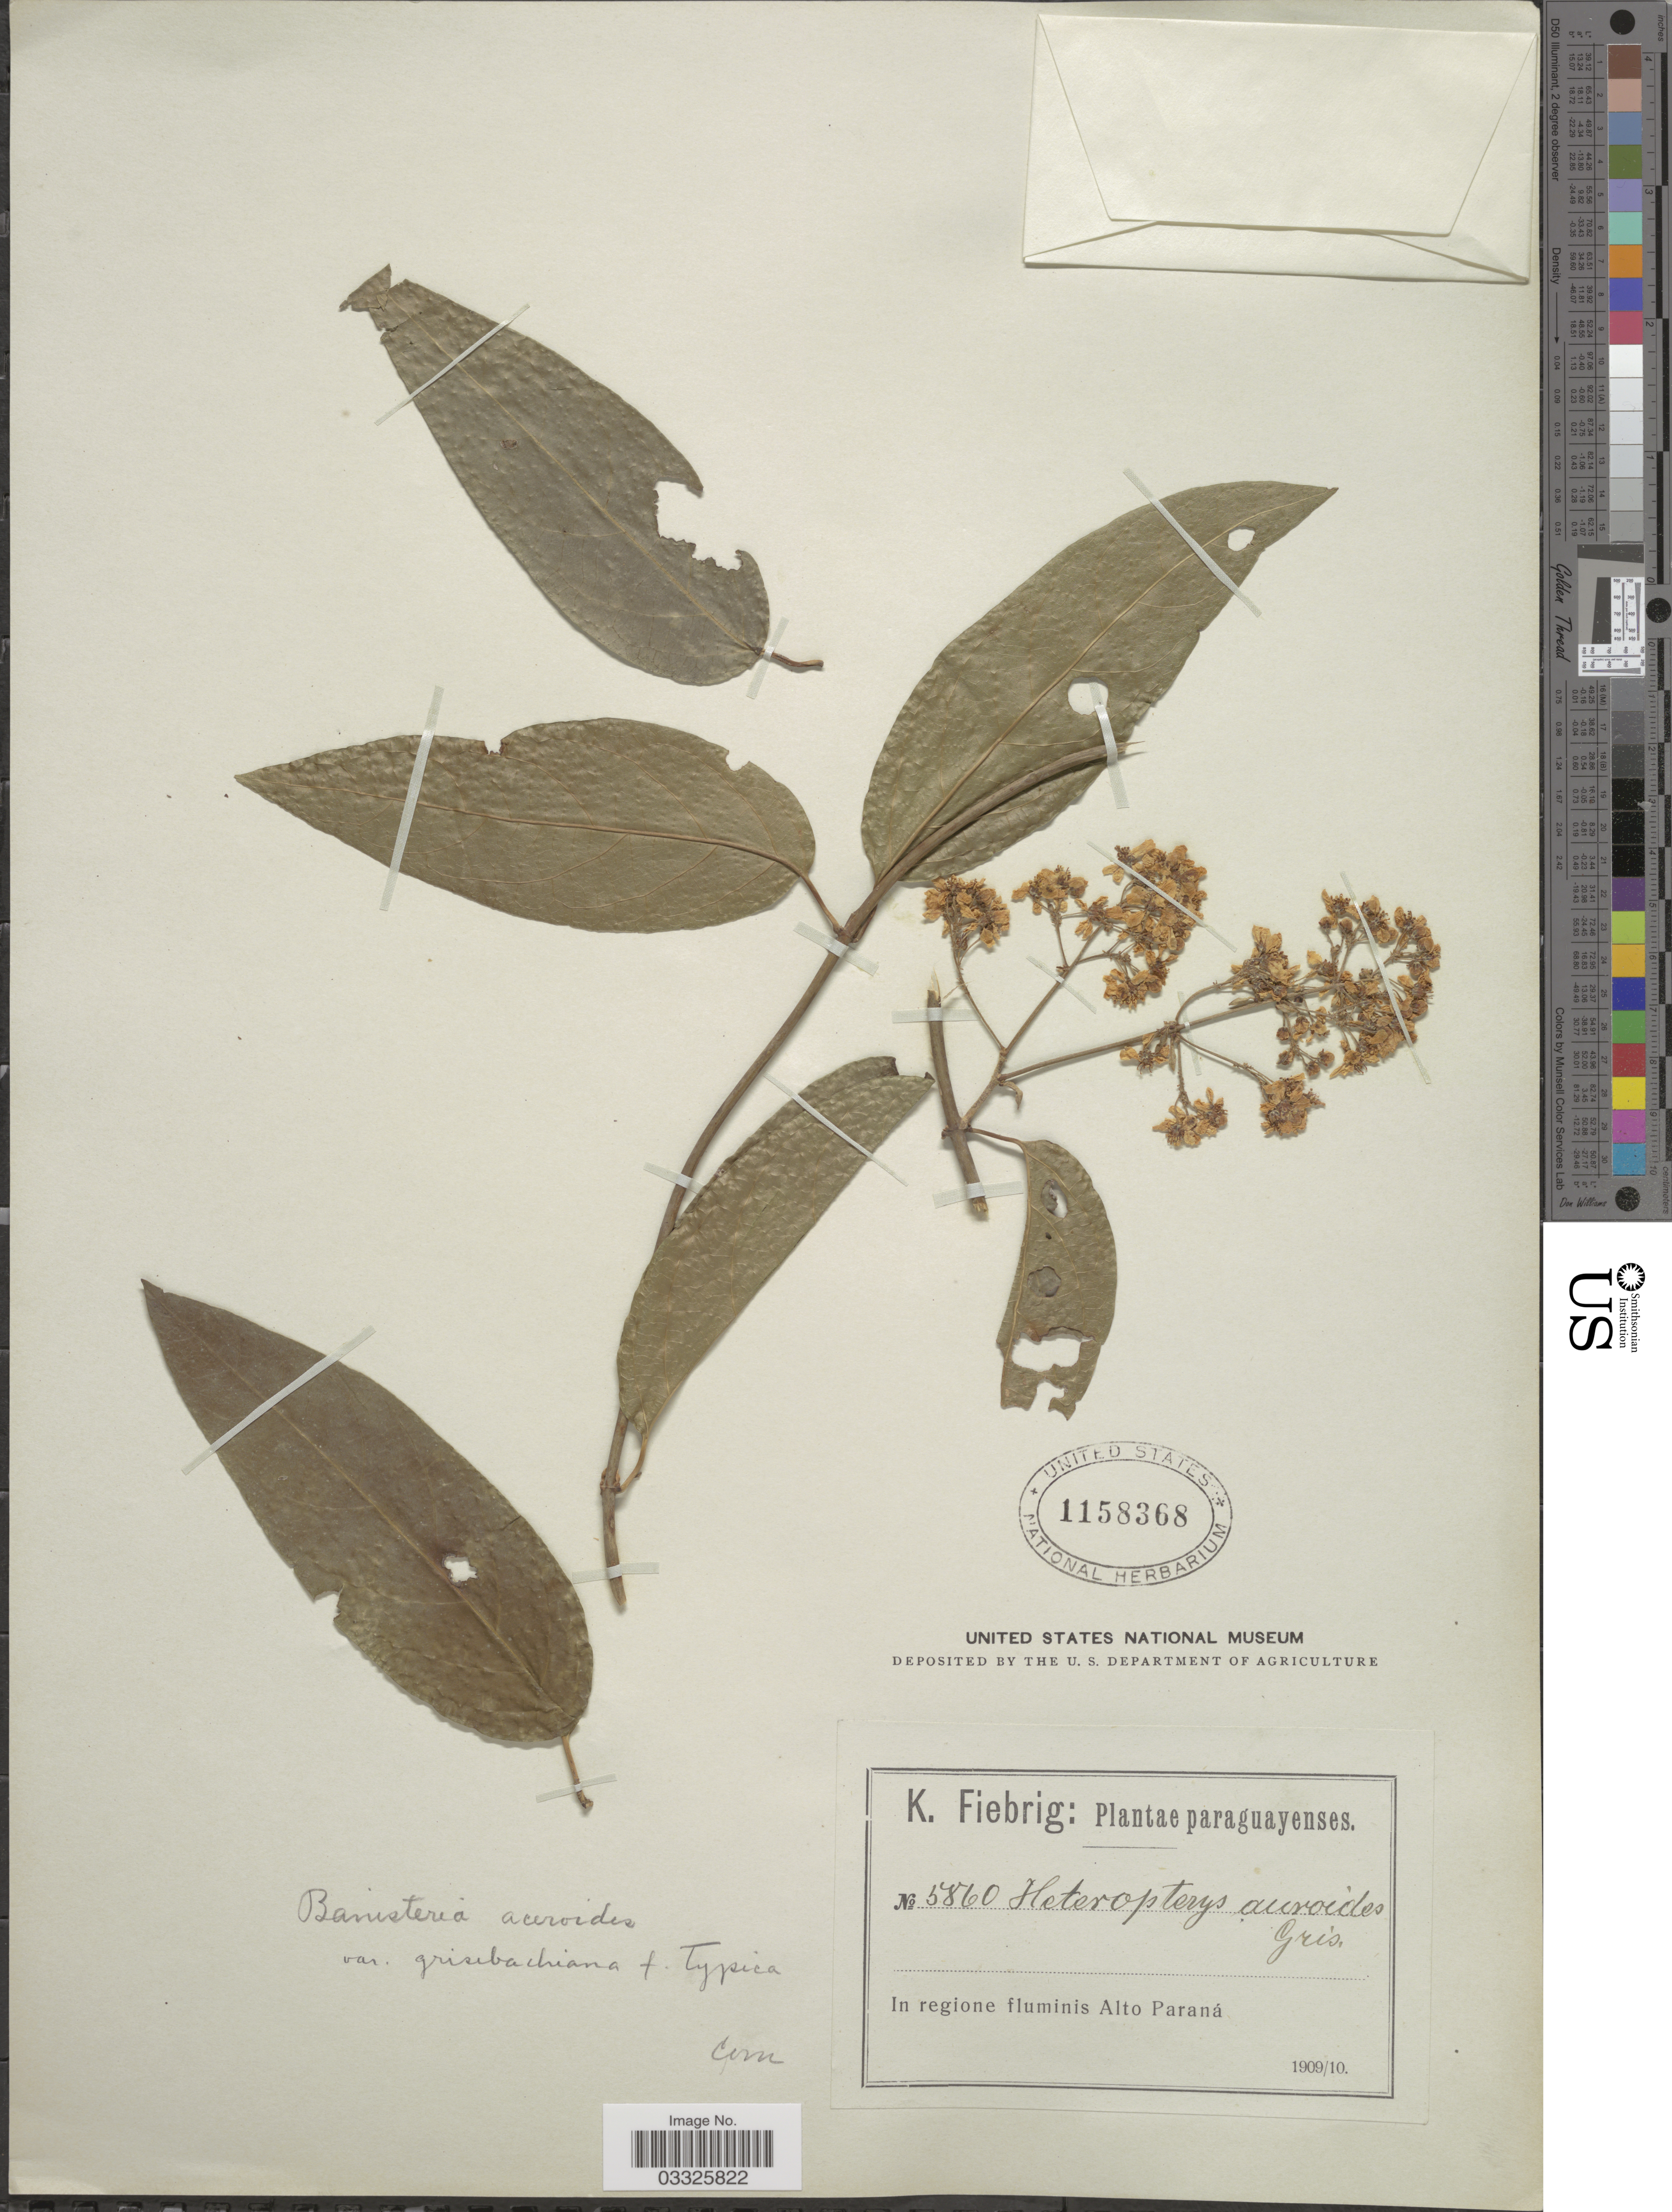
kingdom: Plantae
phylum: Tracheophyta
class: Magnoliopsida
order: Malpighiales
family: Malpighiaceae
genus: Heteropterys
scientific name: Heteropterys aceroides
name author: Griseb.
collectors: K. Fiebrig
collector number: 5860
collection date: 1909/1910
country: Paraguay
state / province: Alto Parana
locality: In regione fluminis Alto Paraná.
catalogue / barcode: US 1158368